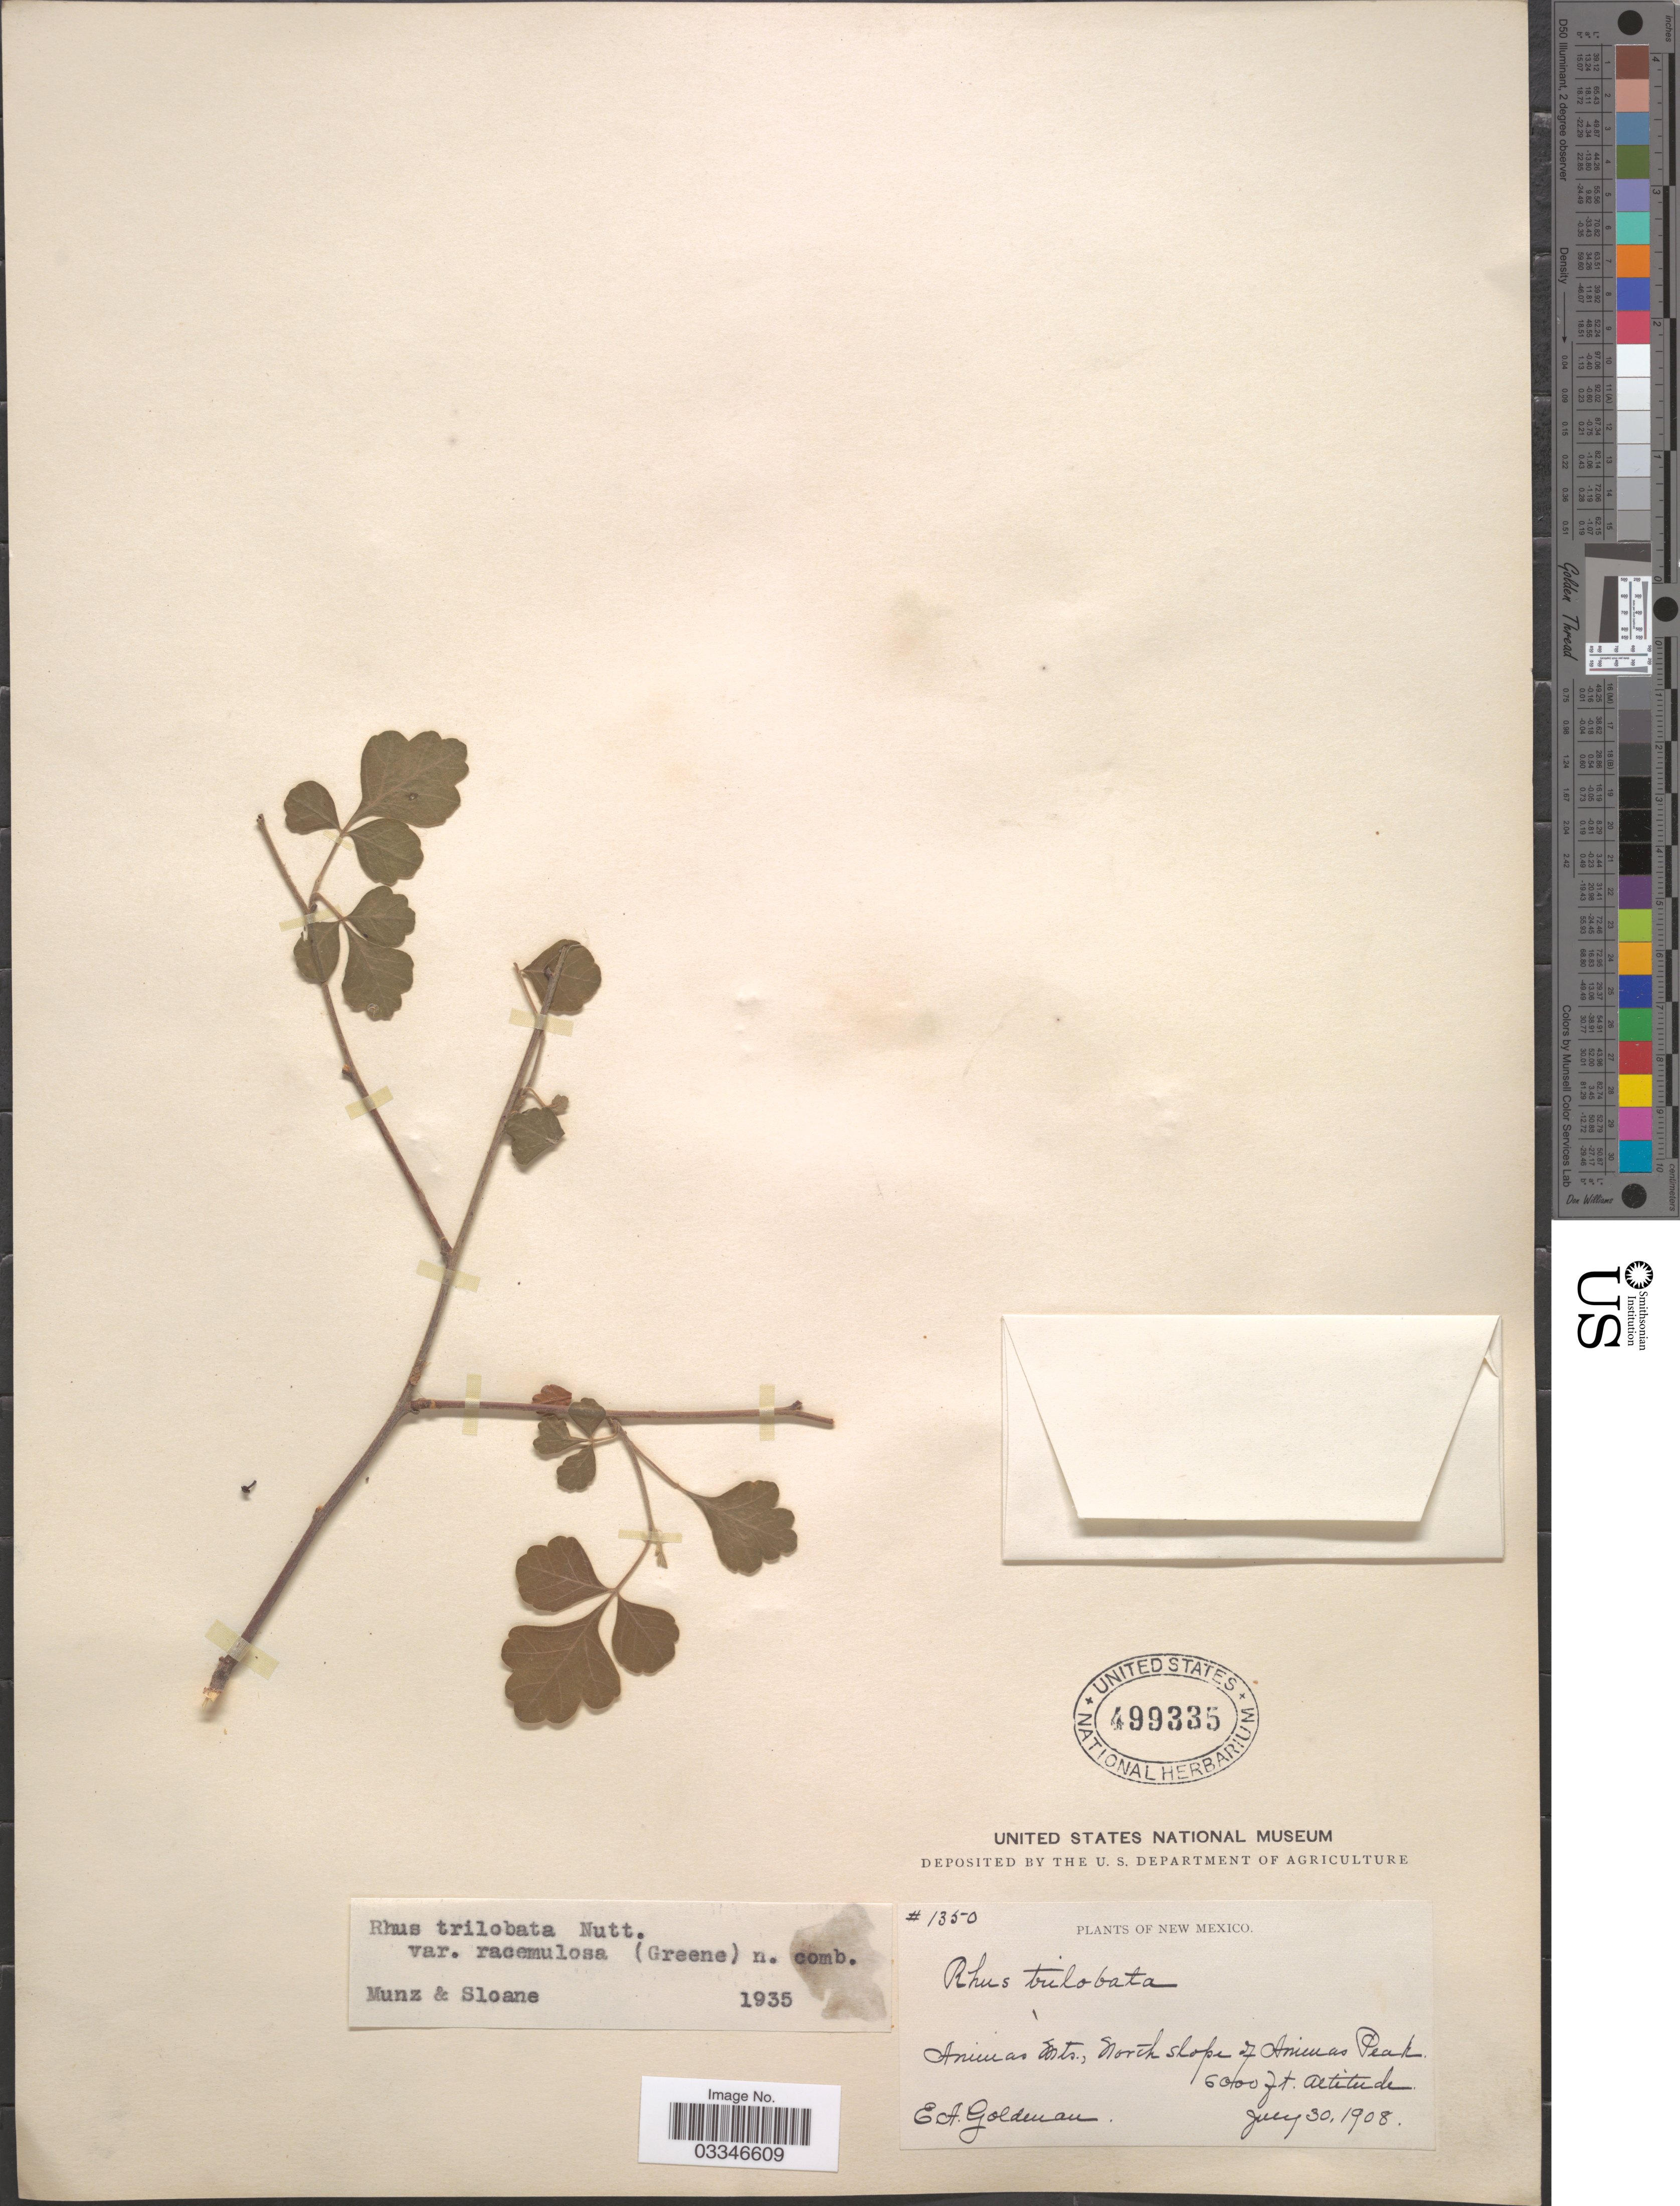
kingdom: Plantae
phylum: Tracheophyta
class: Magnoliopsida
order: Sapindales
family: Anacardiaceae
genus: Rhus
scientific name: Rhus trilobata var. racemulosa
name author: (Greene) F.A. Barkley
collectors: E. A. Goldman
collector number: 1350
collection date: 1908-07-30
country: United States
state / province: New Mexico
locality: Animas Mts., North slope of Animas Peak.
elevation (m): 1829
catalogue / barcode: US 499335